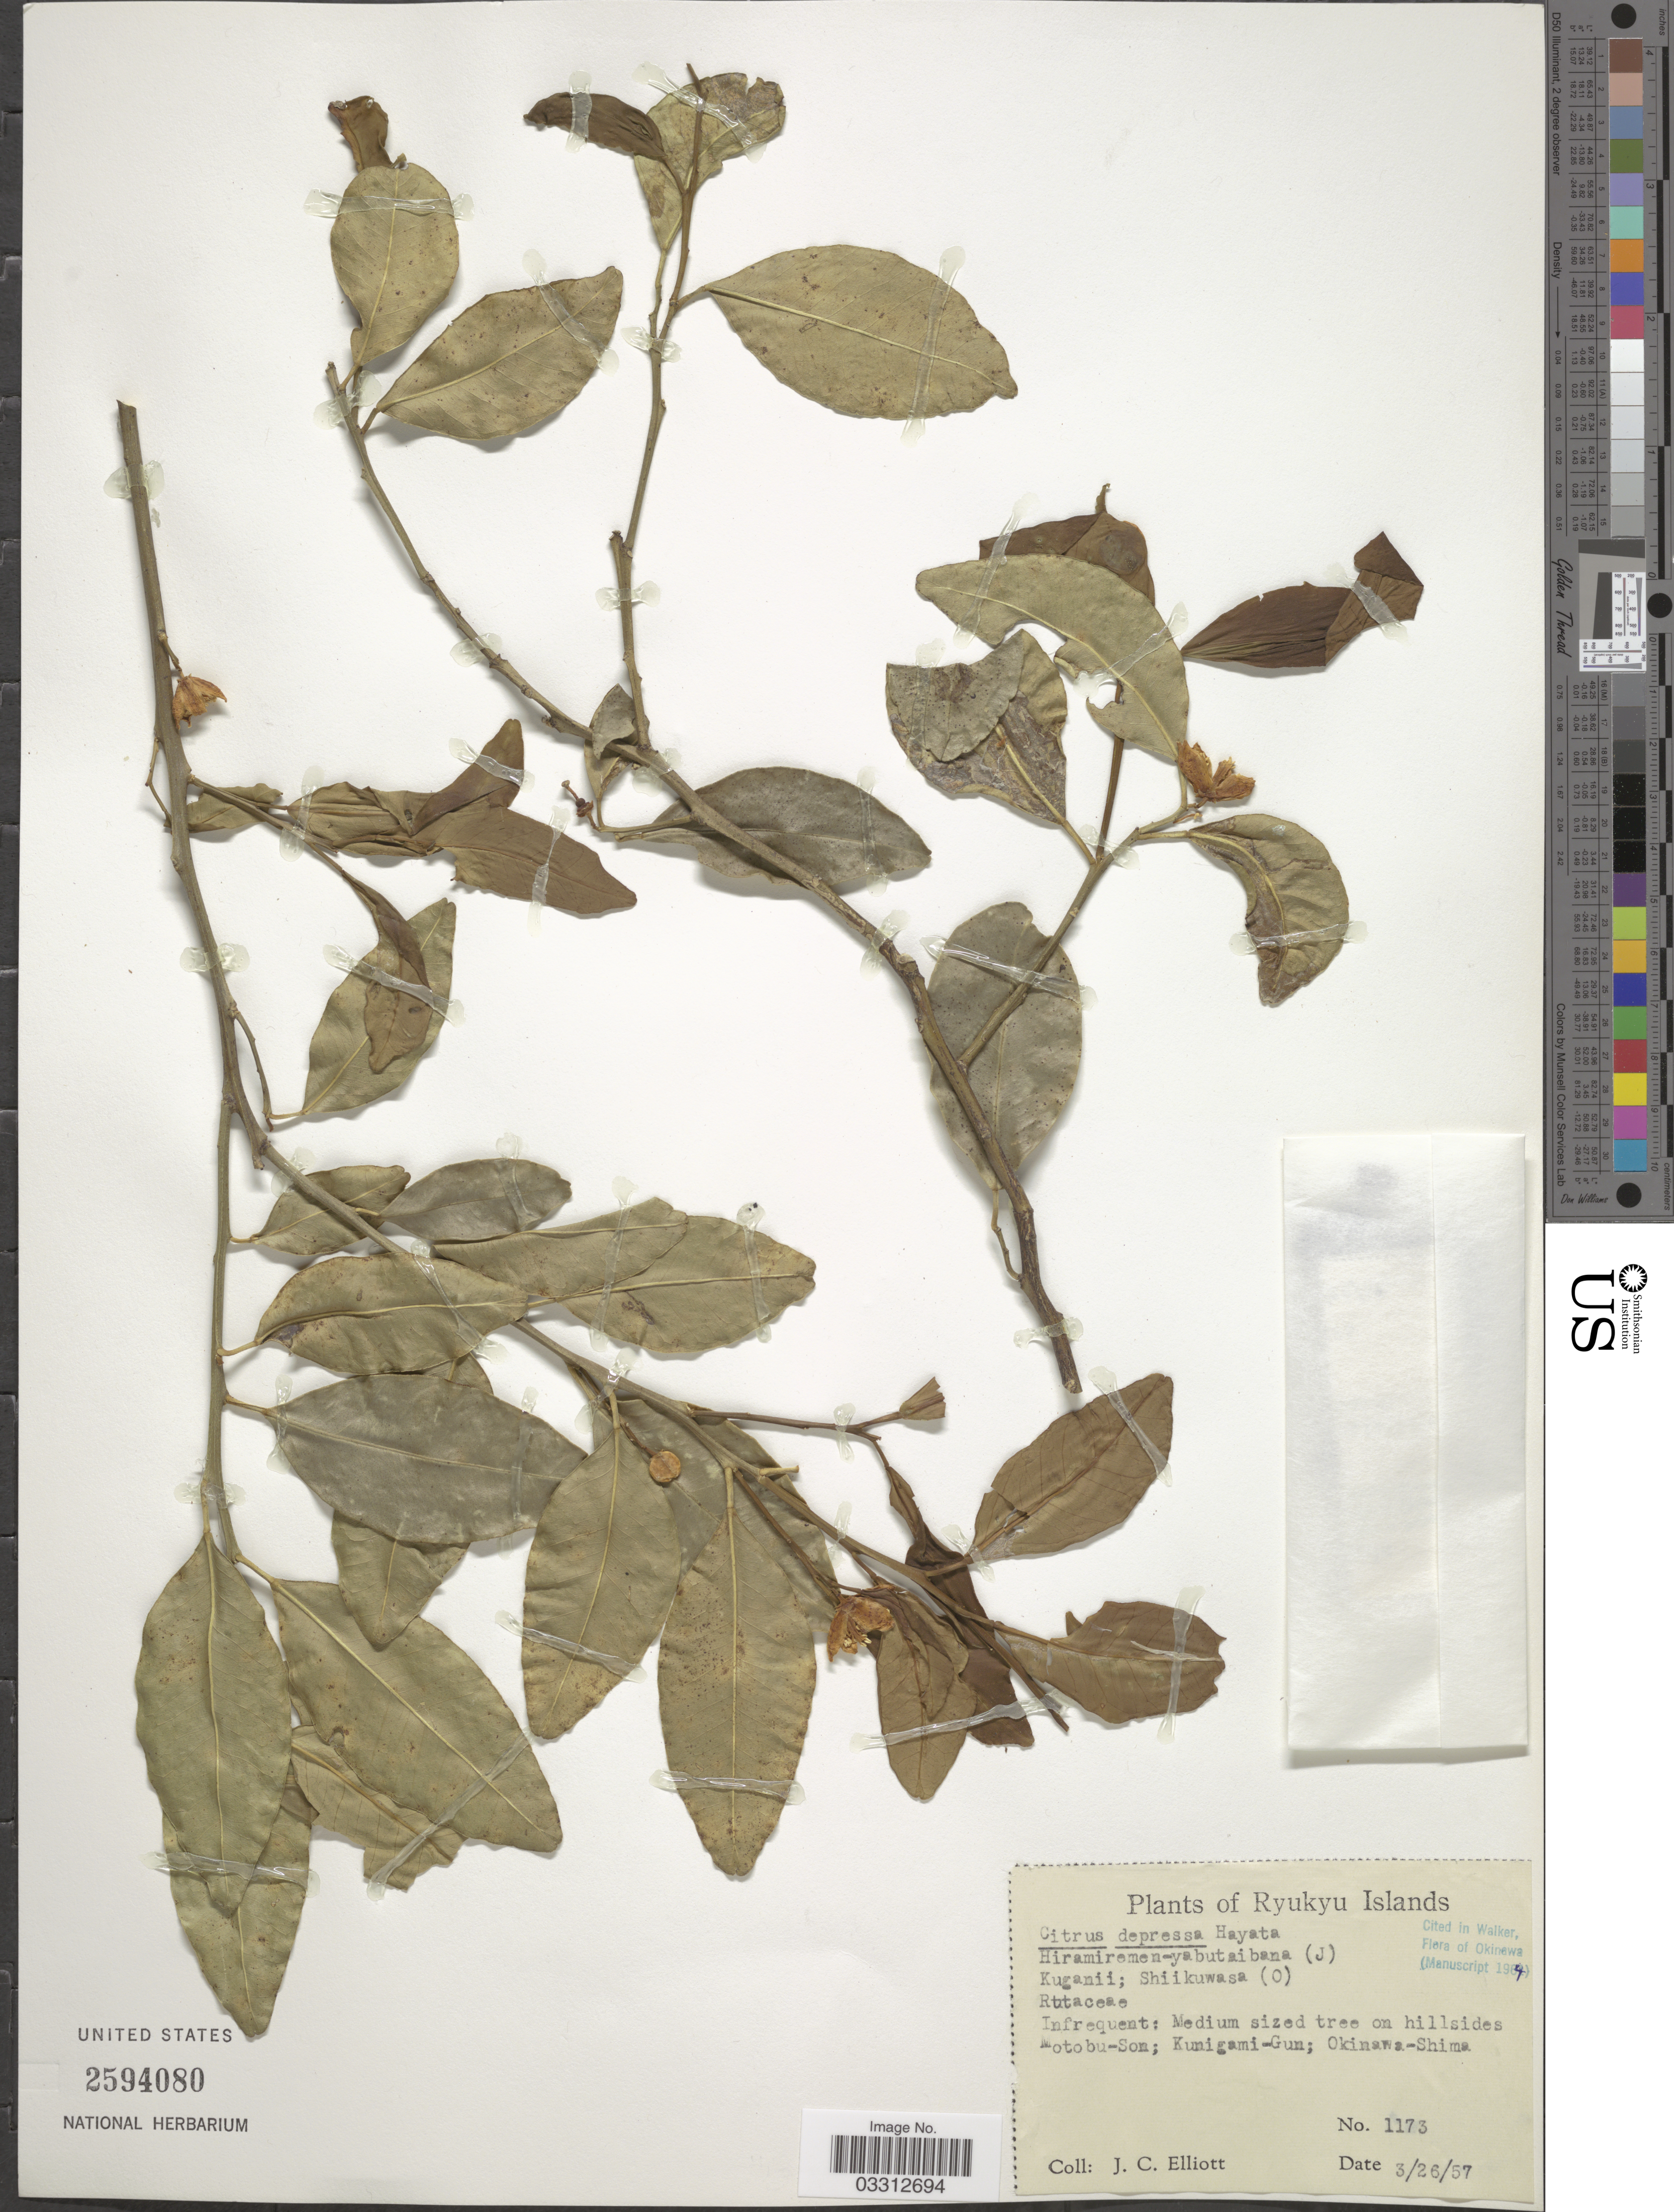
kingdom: Plantae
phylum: Tracheophyta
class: Magnoliopsida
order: Sapindales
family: Rutaceae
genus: Citrus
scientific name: Citrus depressa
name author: Hayata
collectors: J. C. Elliott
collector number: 1173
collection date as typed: Transcribed d/m/y: 26/3/57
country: Japan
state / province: Okinawa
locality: Ryukyu Islands, Medium sized tree on hillsides Motobu-Son; Kunigami-Gun; Okinawa-Shima.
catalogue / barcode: US 2594080